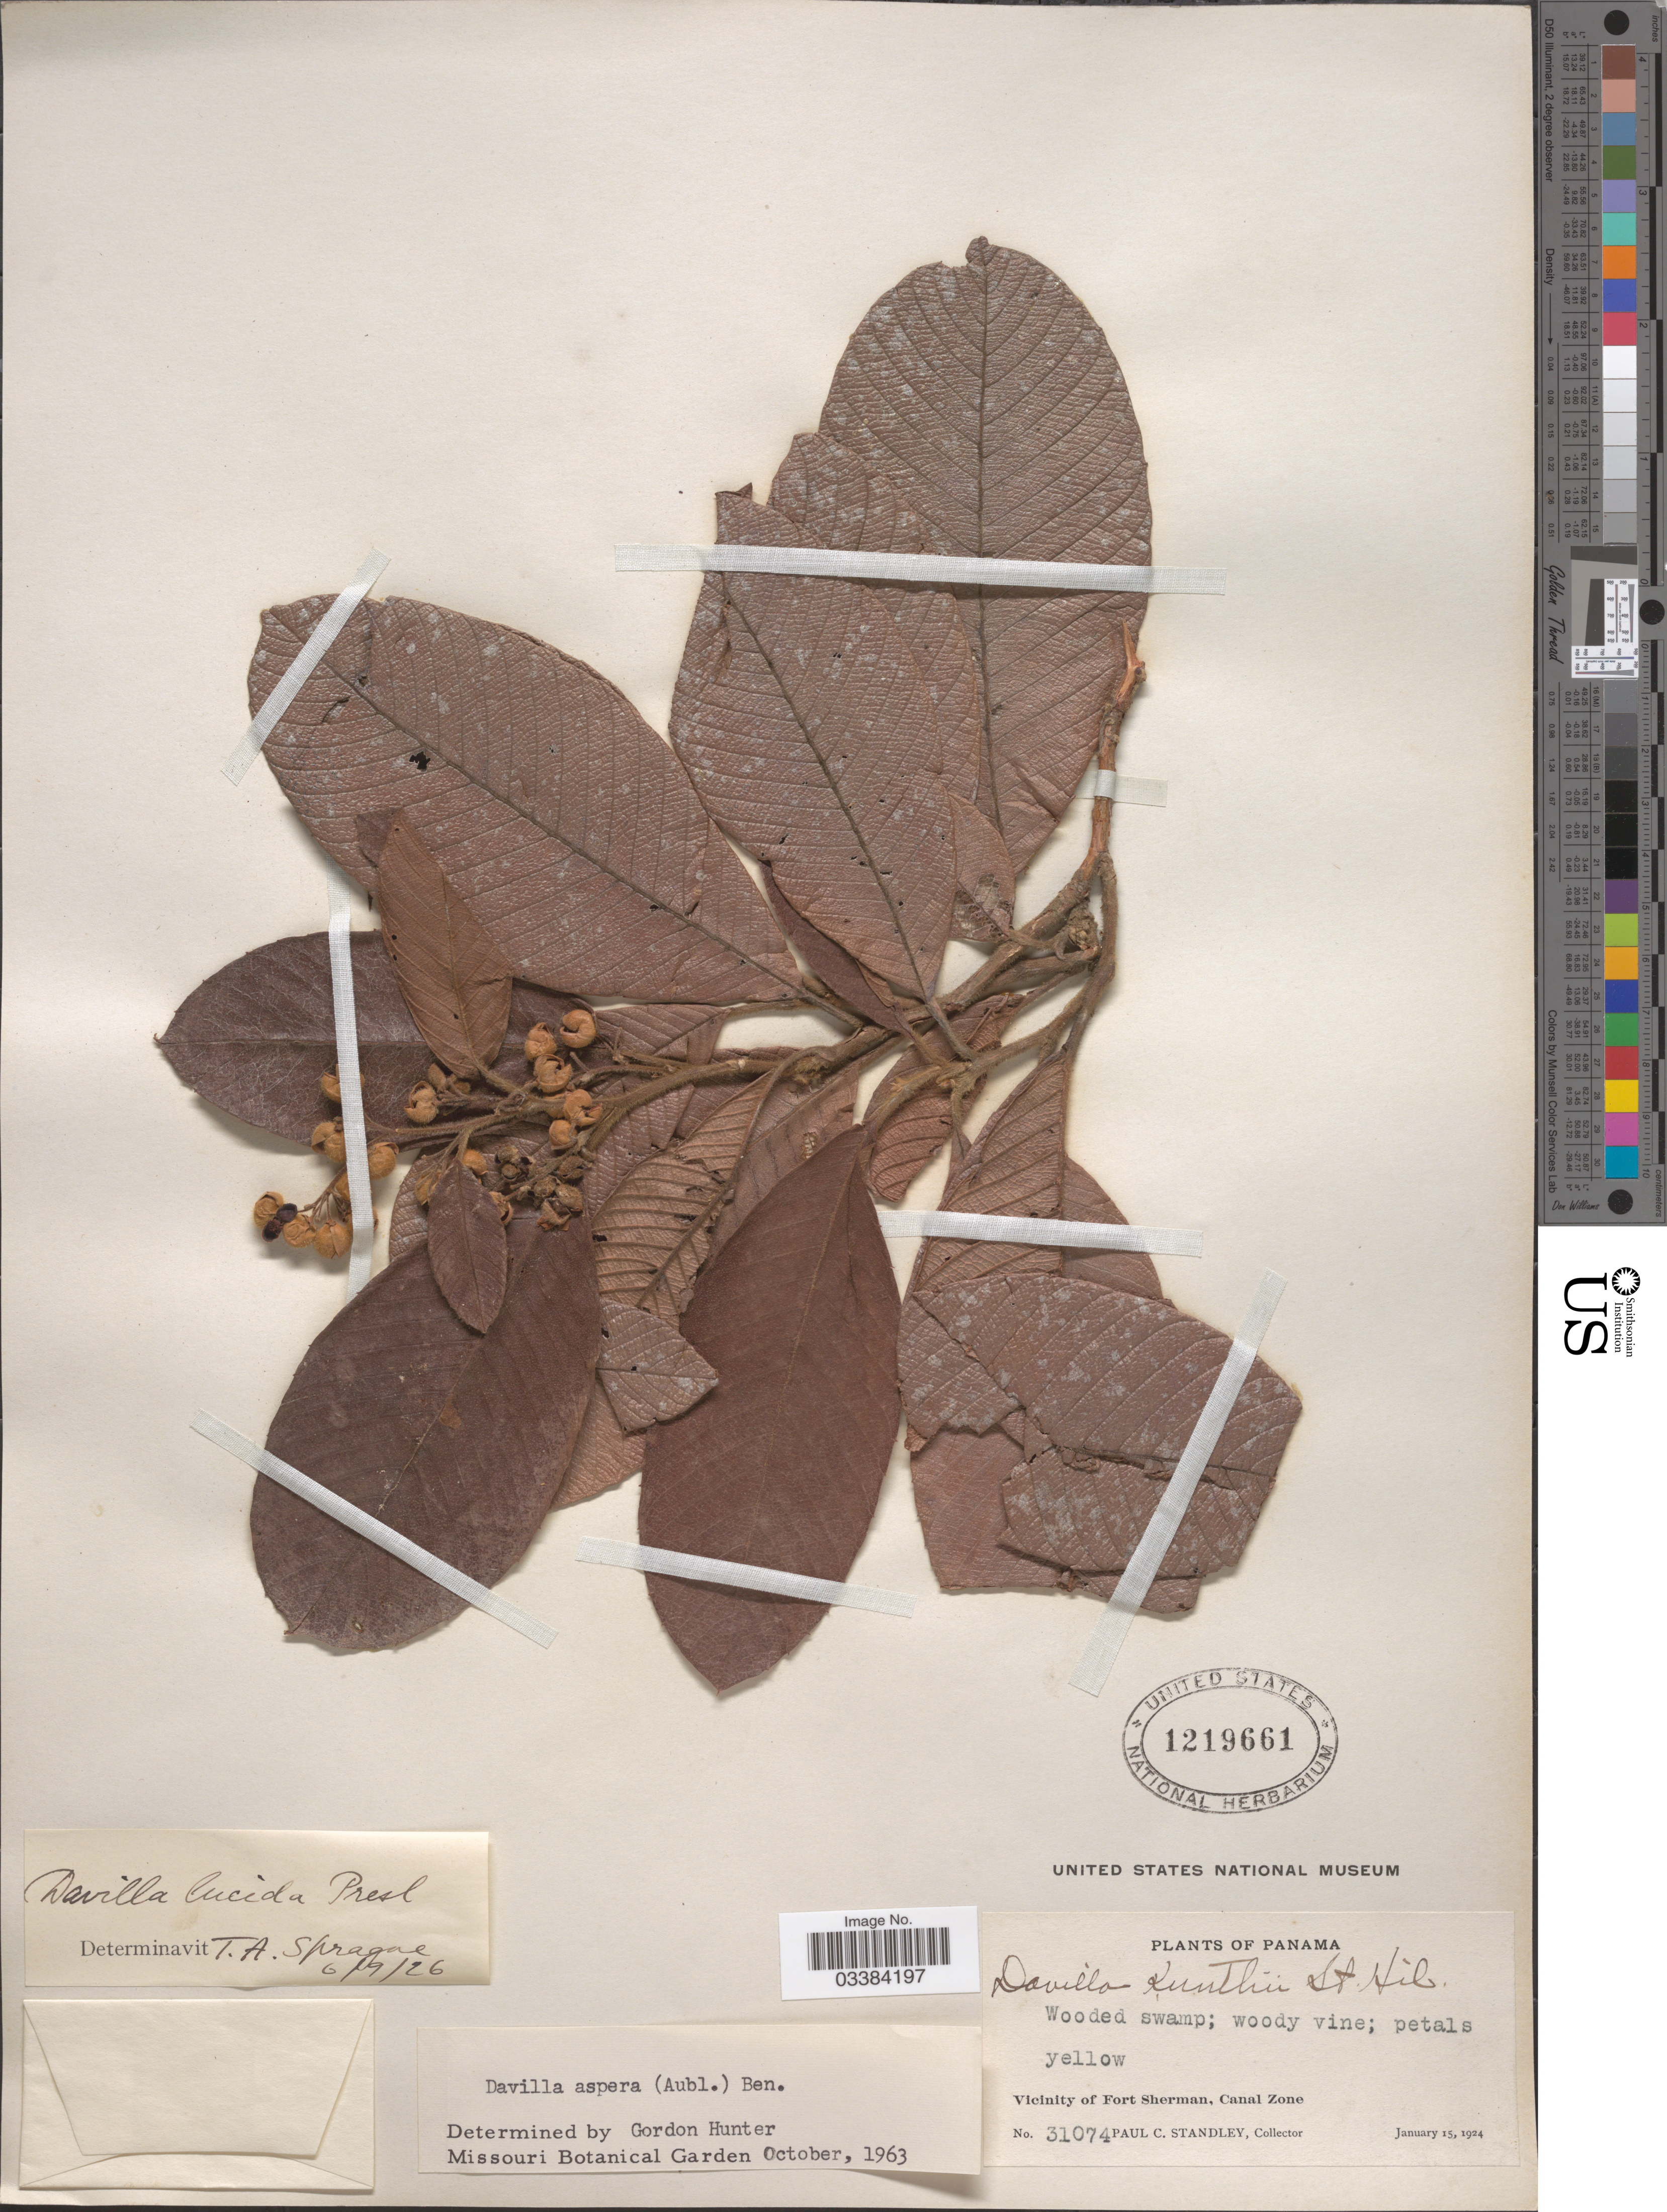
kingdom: Plantae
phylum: Tracheophyta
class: Magnoliopsida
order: Dilleniales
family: Dilleniaceae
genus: Davilla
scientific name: Davilla kunthii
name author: A. St.-Hil.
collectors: P. C. Standley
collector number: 31074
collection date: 1924-01-15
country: Panama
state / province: Colón / Panamá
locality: Vicinity of Fort Sherman, Canal Zone.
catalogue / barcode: US 1219661